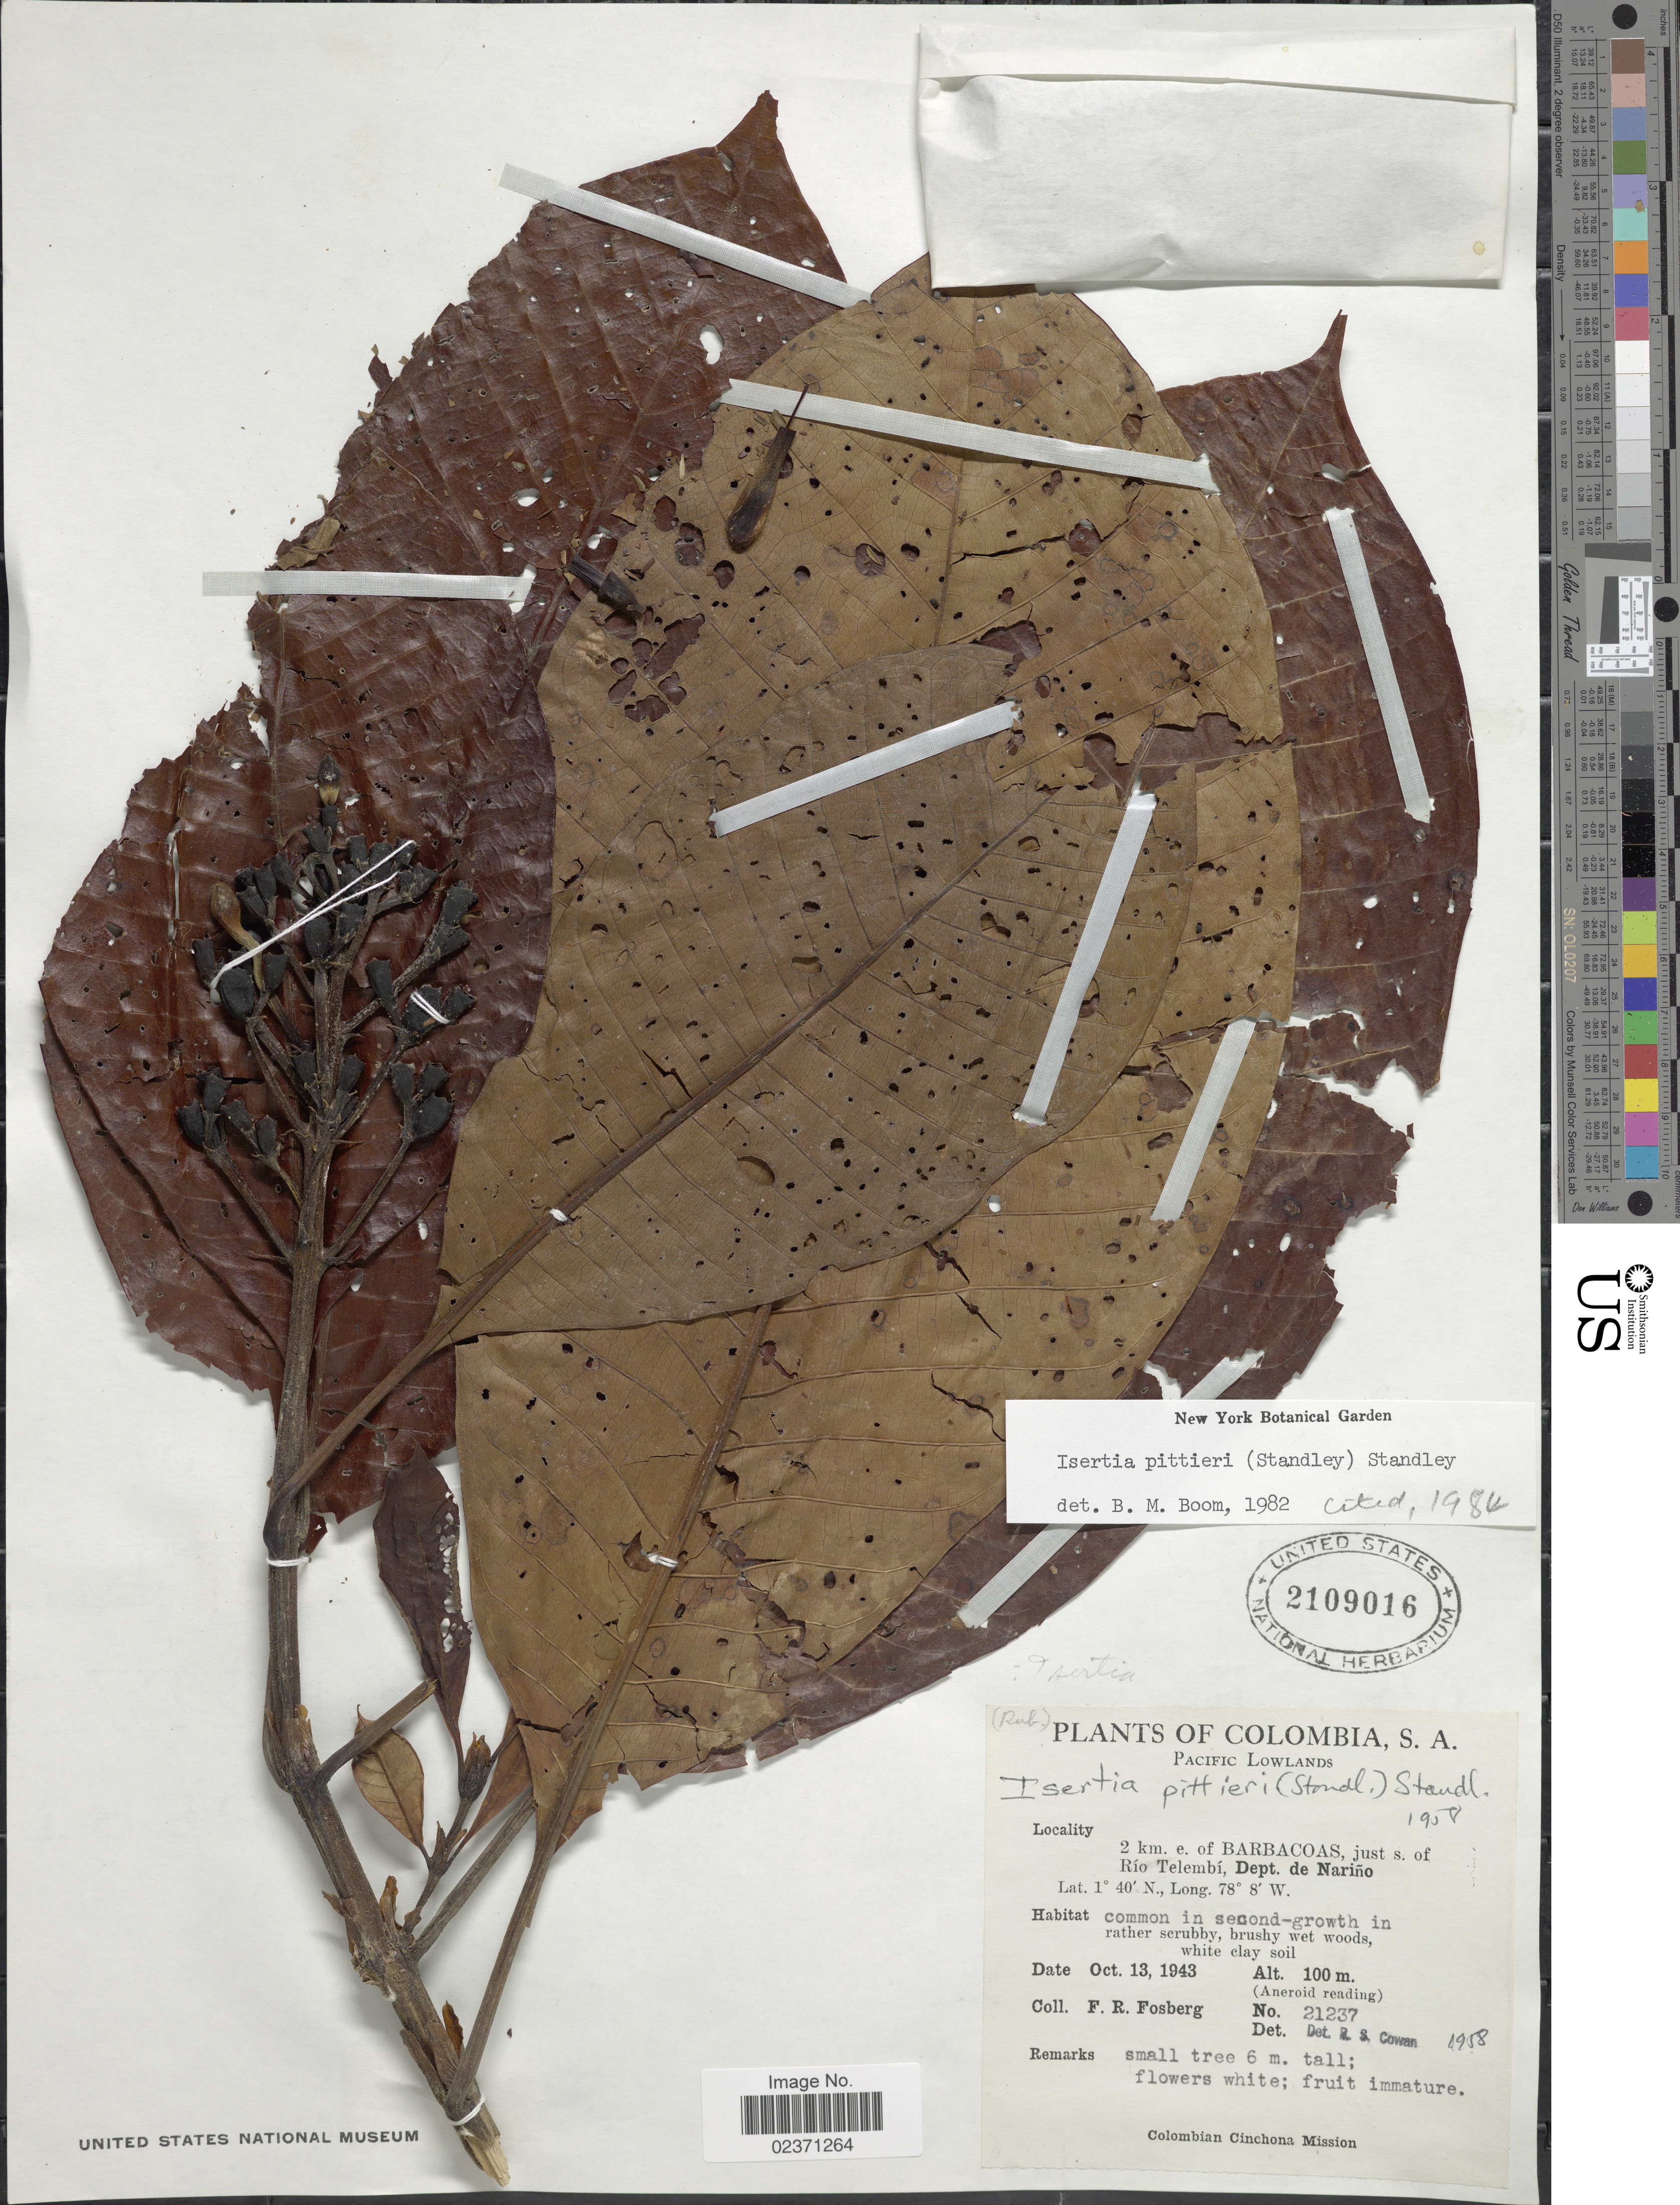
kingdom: Plantae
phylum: Tracheophyta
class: Magnoliopsida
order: Gentianales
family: Rubiaceae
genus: Isertia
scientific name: Isertia pittieri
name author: (Standl.) Standl.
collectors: F. R. Fosberg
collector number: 21237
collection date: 1943-10-13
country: Colombia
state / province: Nariño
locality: Pacific Lowlands. 2 km e. of Barbacoas, just s. of Rio Telembi, Dept. de Narino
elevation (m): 100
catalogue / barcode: US 2109016